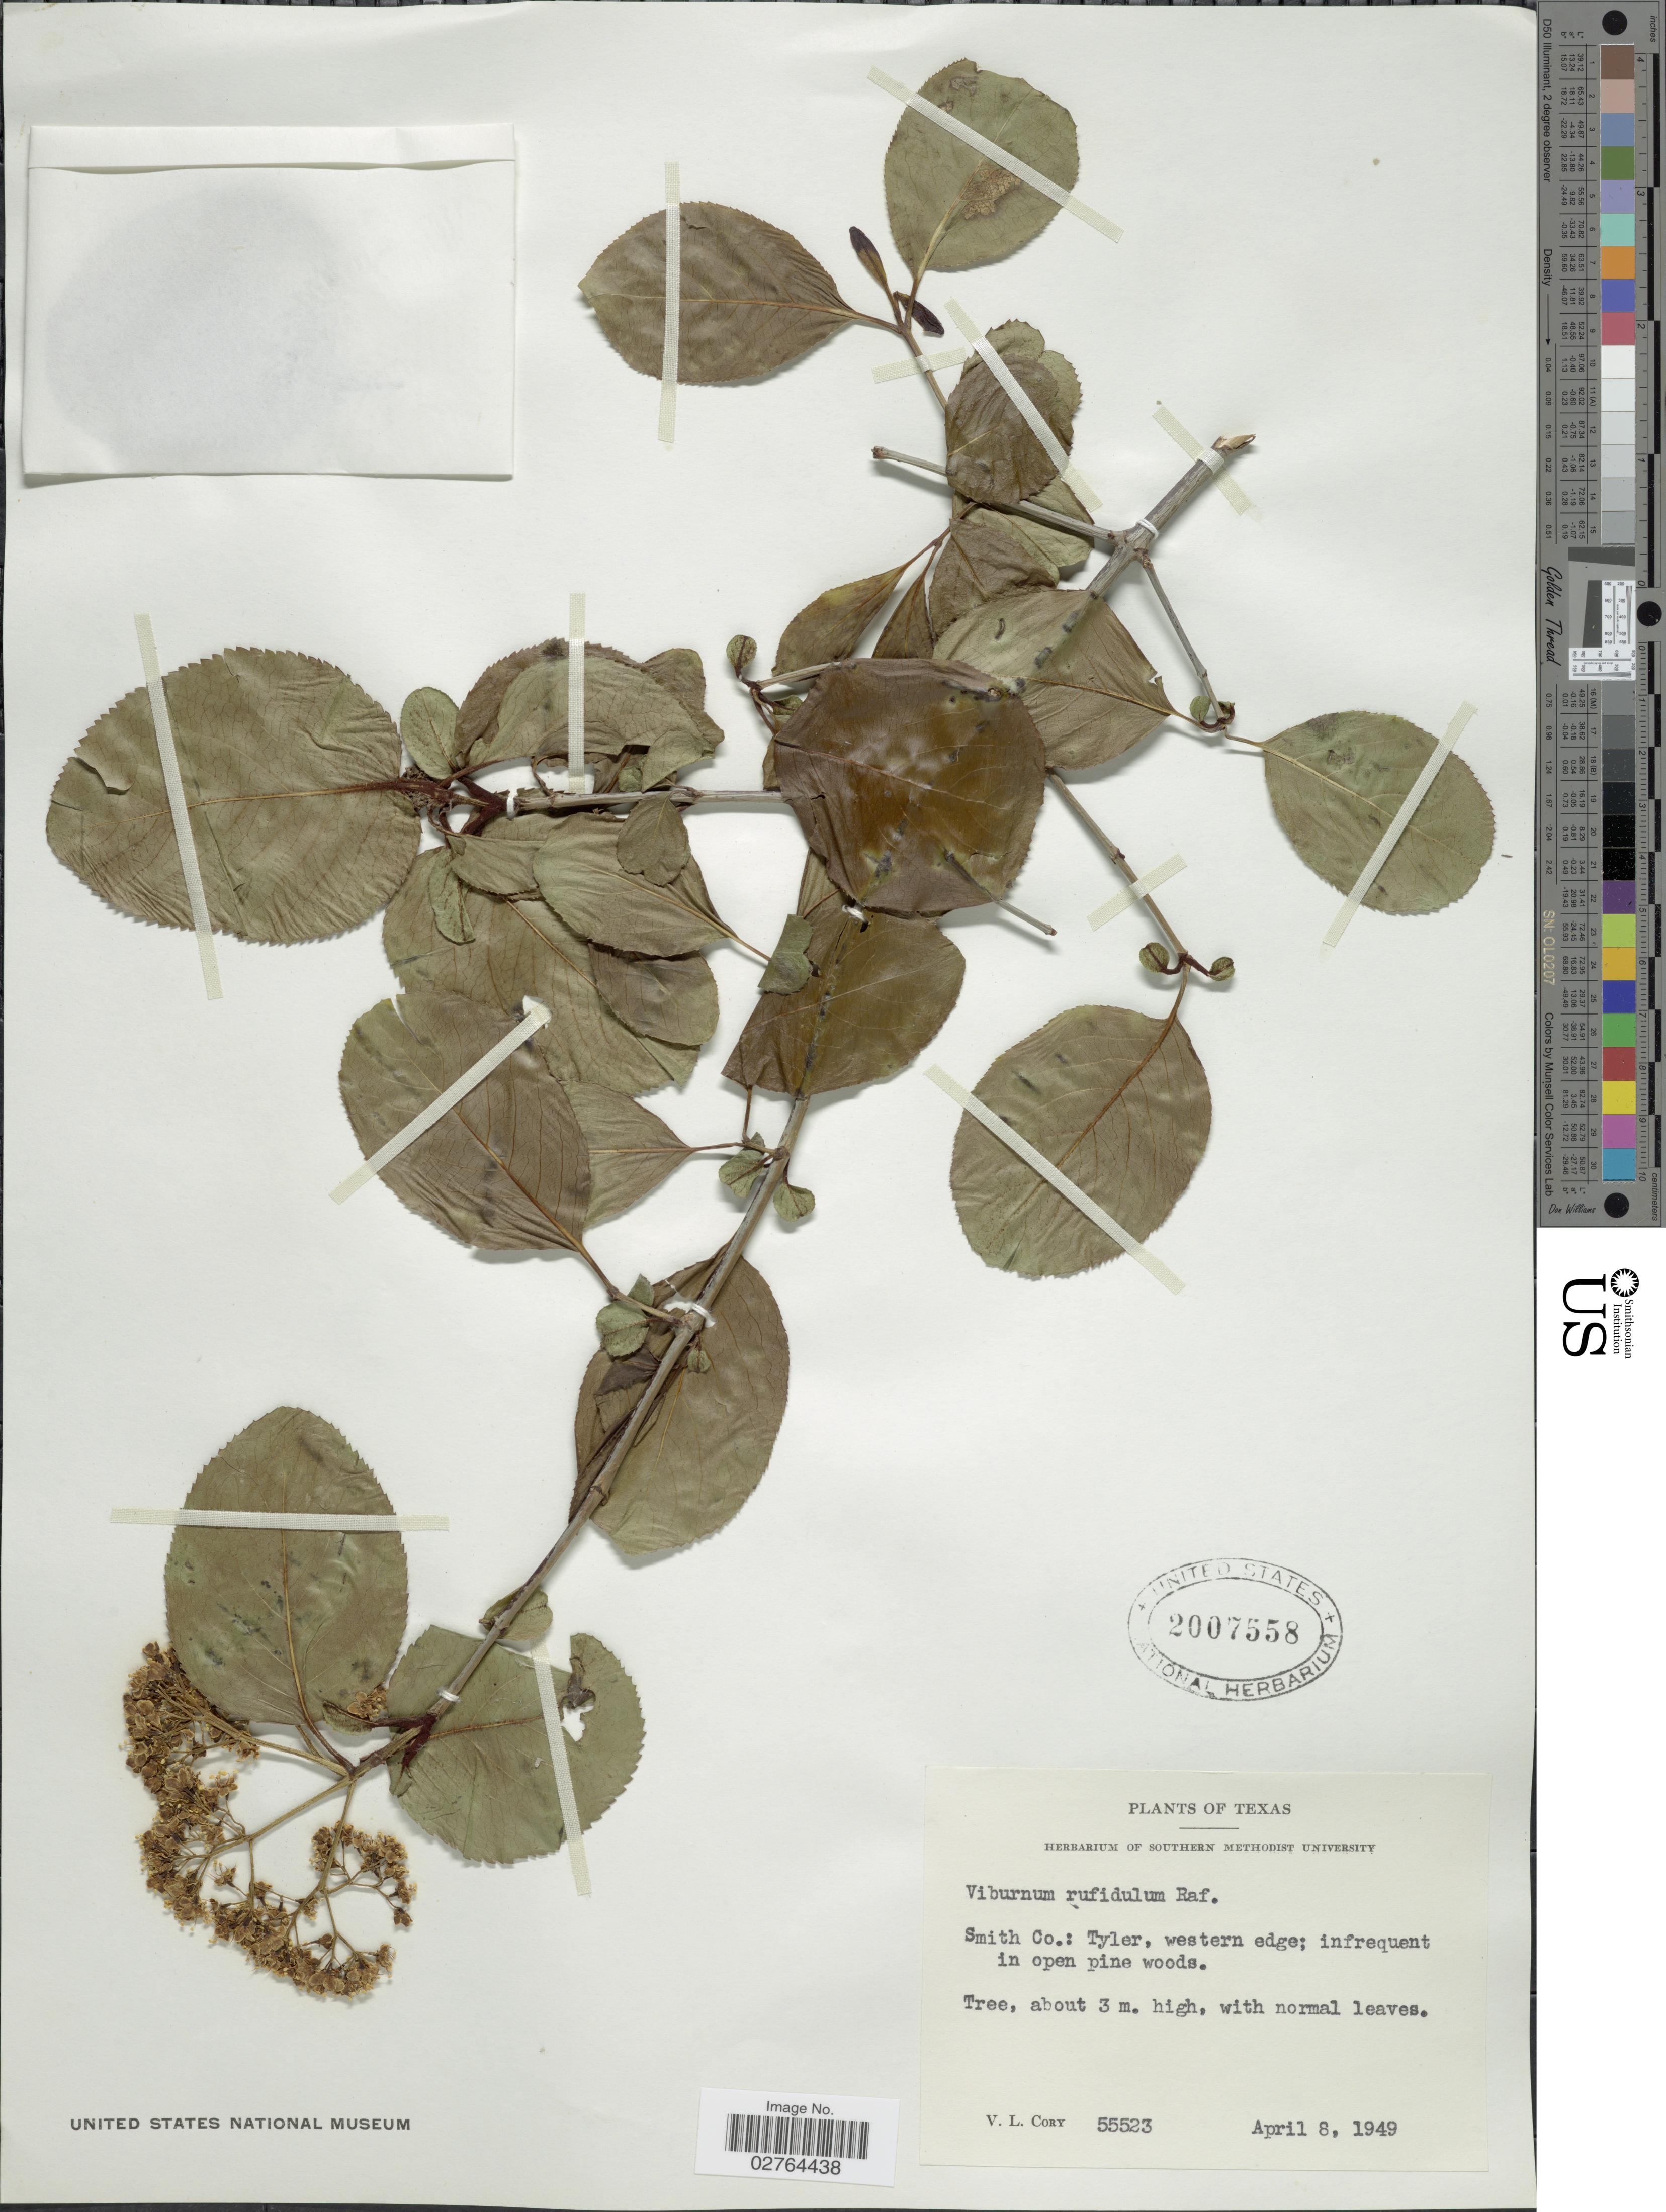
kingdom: Plantae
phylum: Tracheophyta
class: Magnoliopsida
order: Dipsacales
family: Viburnaceae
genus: Viburnum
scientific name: Viburnum rufidulum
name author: Raf.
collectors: V. Cory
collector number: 55523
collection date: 1949-04-08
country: United States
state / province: Texas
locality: Smith Co.: Tyler, western edge.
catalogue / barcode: US 2007558